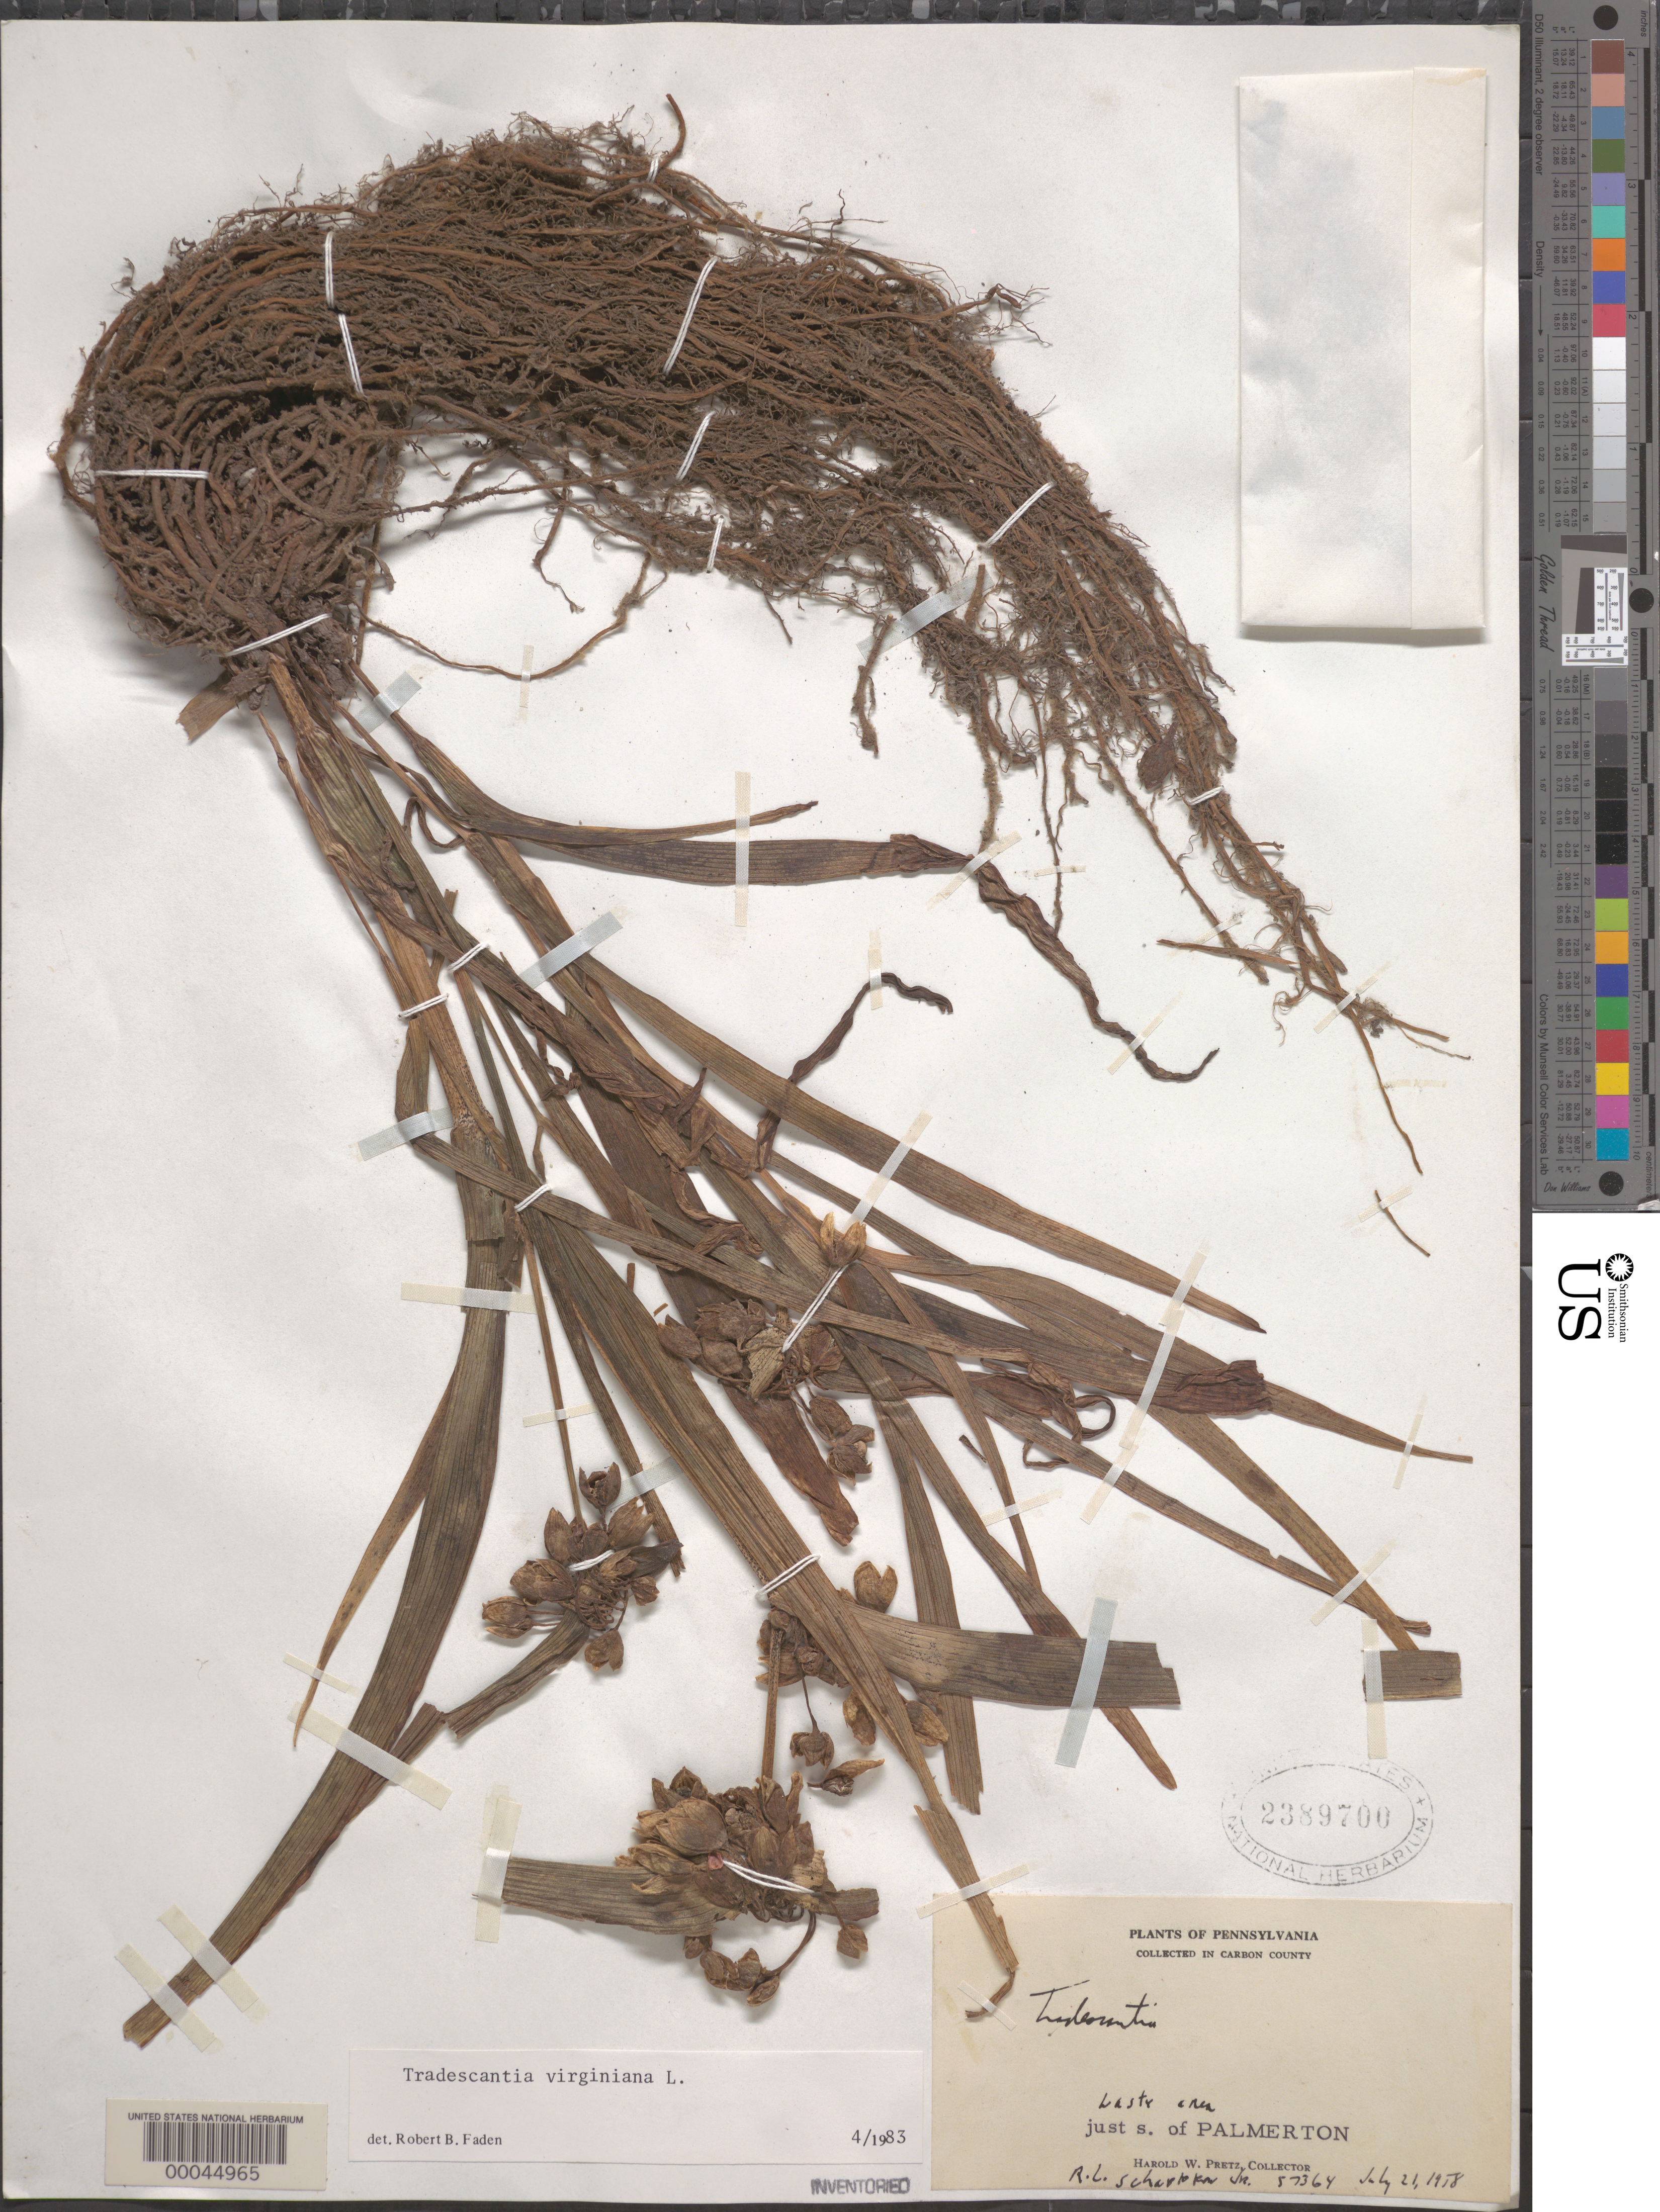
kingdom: Plantae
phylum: Tracheophyta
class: Liliopsida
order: Commelinales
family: Commelinaceae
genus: Tradescantia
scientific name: Tradescantia virginiana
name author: L.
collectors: H. W. Pretz & R. Schaptan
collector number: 57364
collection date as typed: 28 Jul 1958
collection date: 1958-07-28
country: United States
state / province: Pennsylvania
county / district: Carbon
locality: S of palmerton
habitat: Waste ground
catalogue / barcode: US 2389700